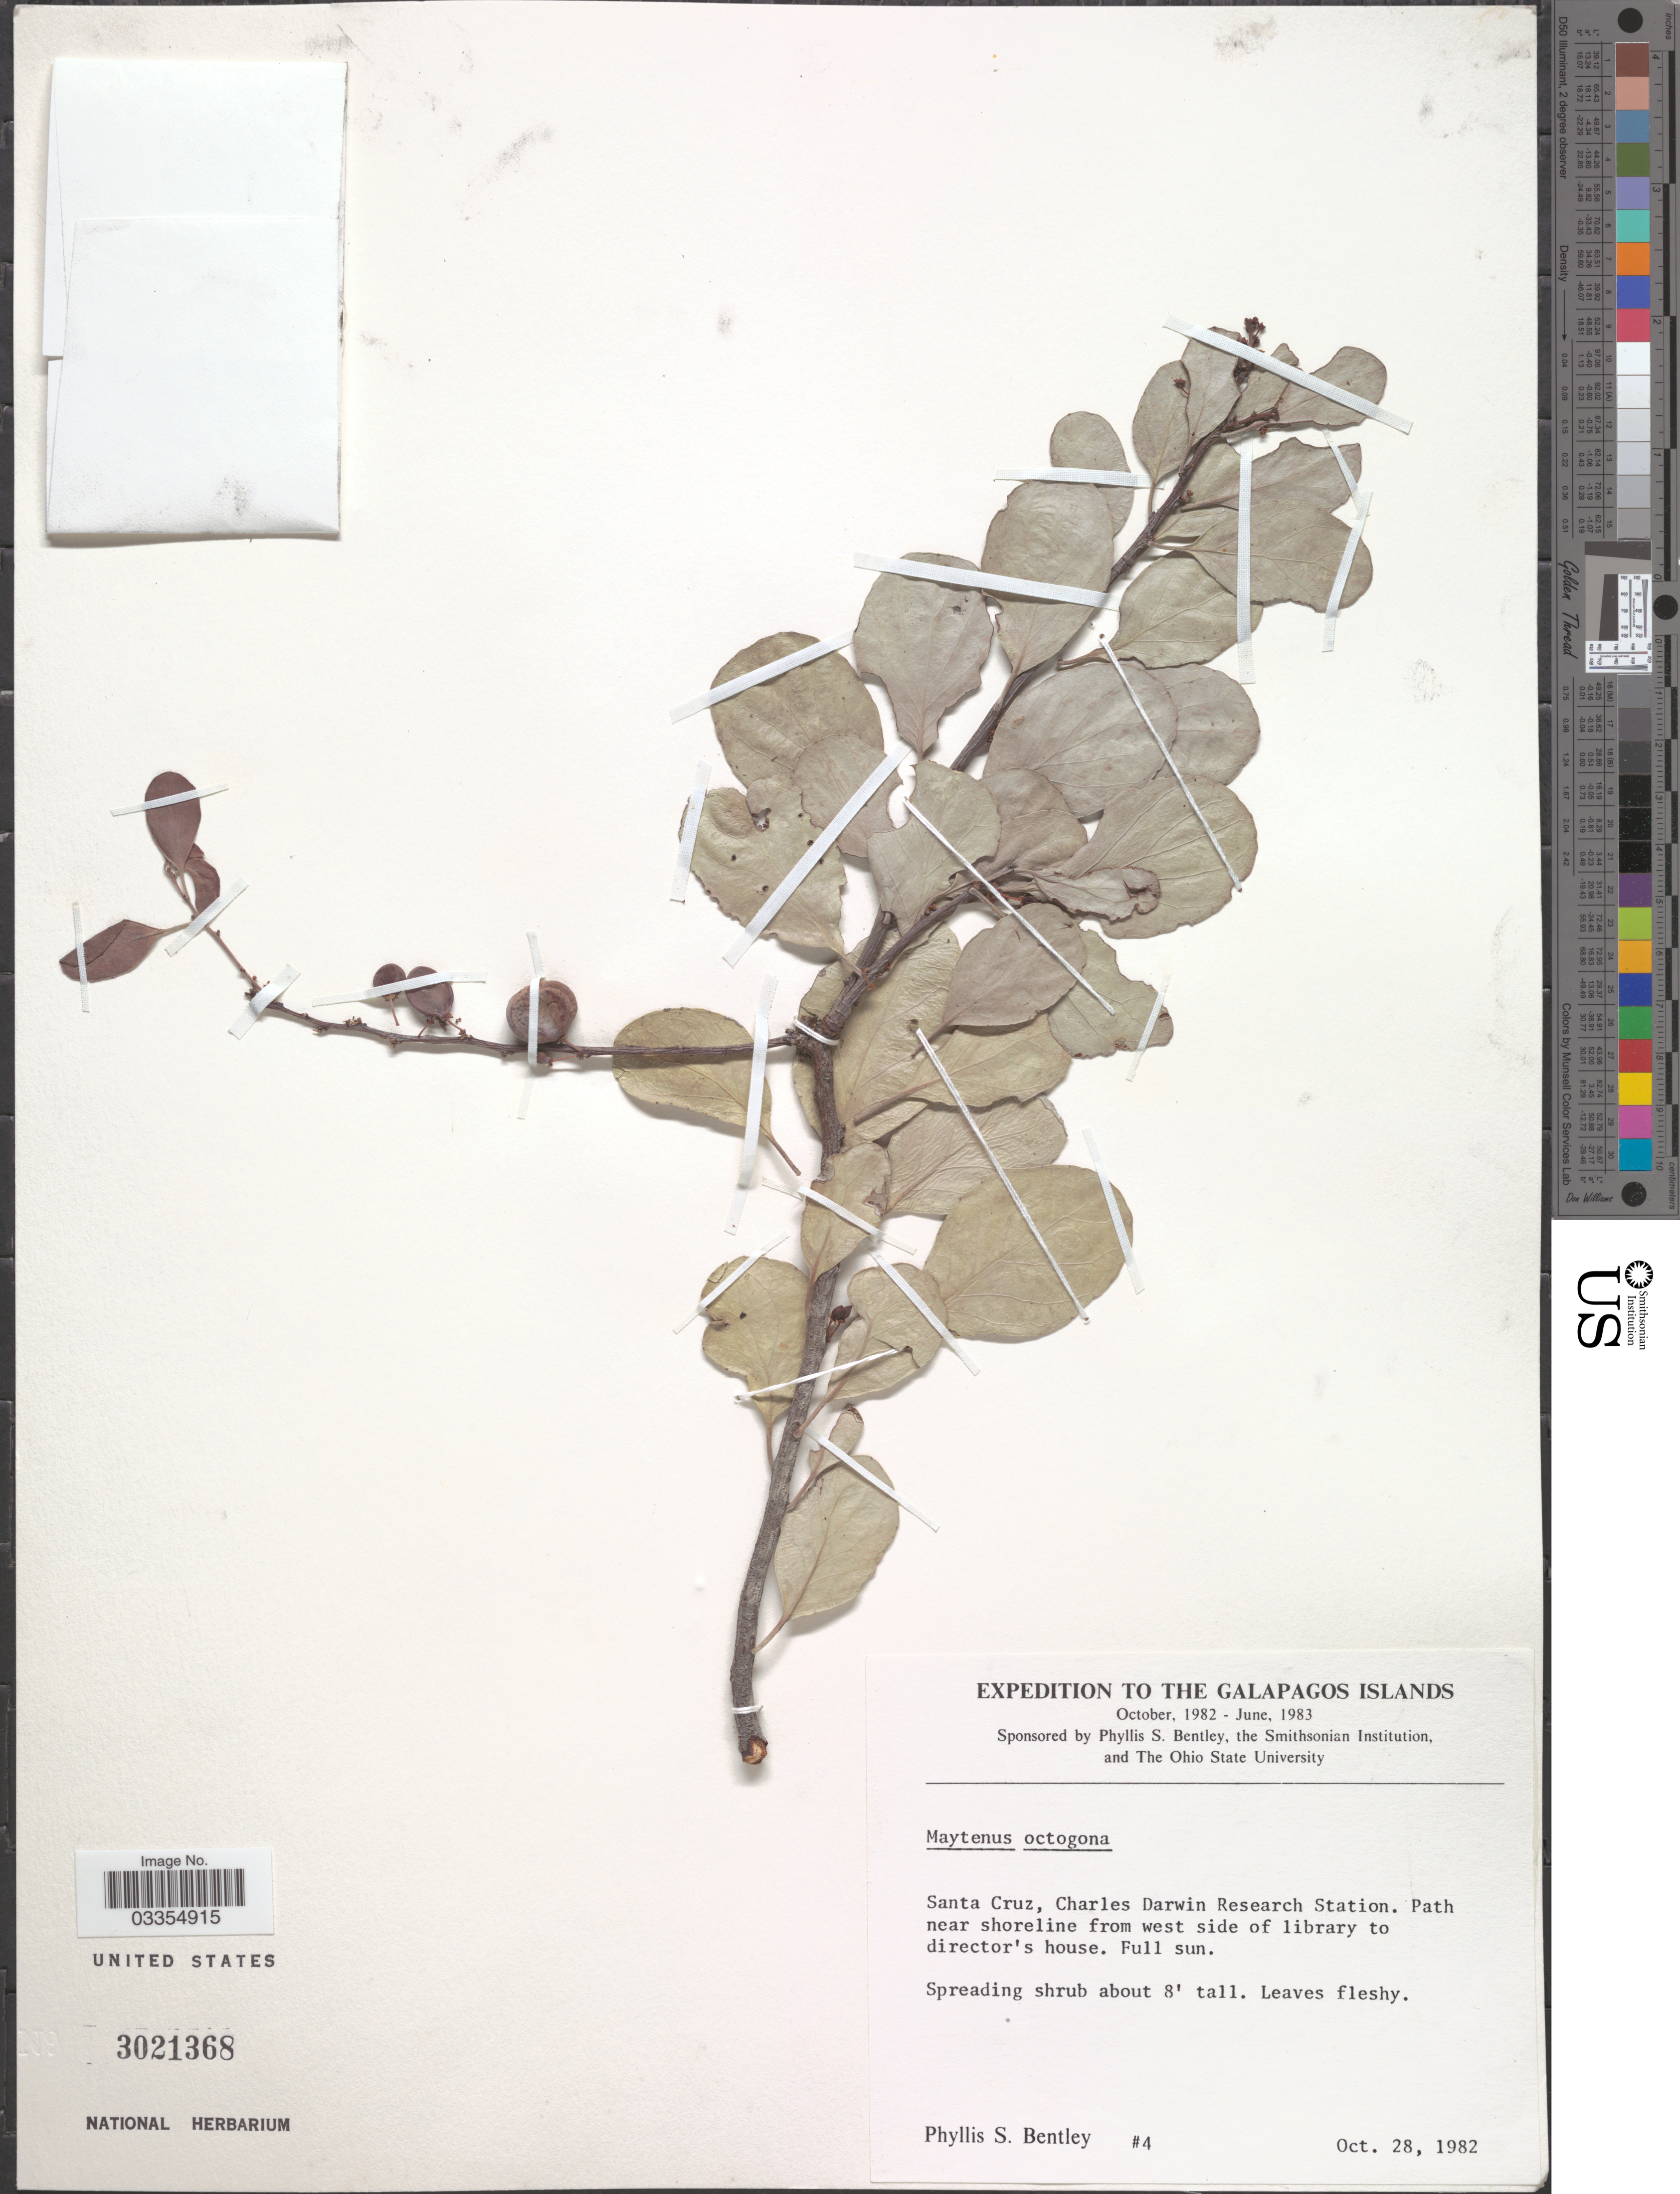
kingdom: Plantae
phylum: Tracheophyta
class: Magnoliopsida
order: Celastrales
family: Celastraceae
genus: Tricerma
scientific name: Tricerma orbiculare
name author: (Humb. & Bonpl. ex Schult.) Lundell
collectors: P. S. Bentley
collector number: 4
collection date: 1982-10-28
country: Ecuador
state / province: Colón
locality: The Galapagos Islands. Charles Darwin Research Station. Path near shoreline from west side of library to director's house.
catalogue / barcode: US 3021368